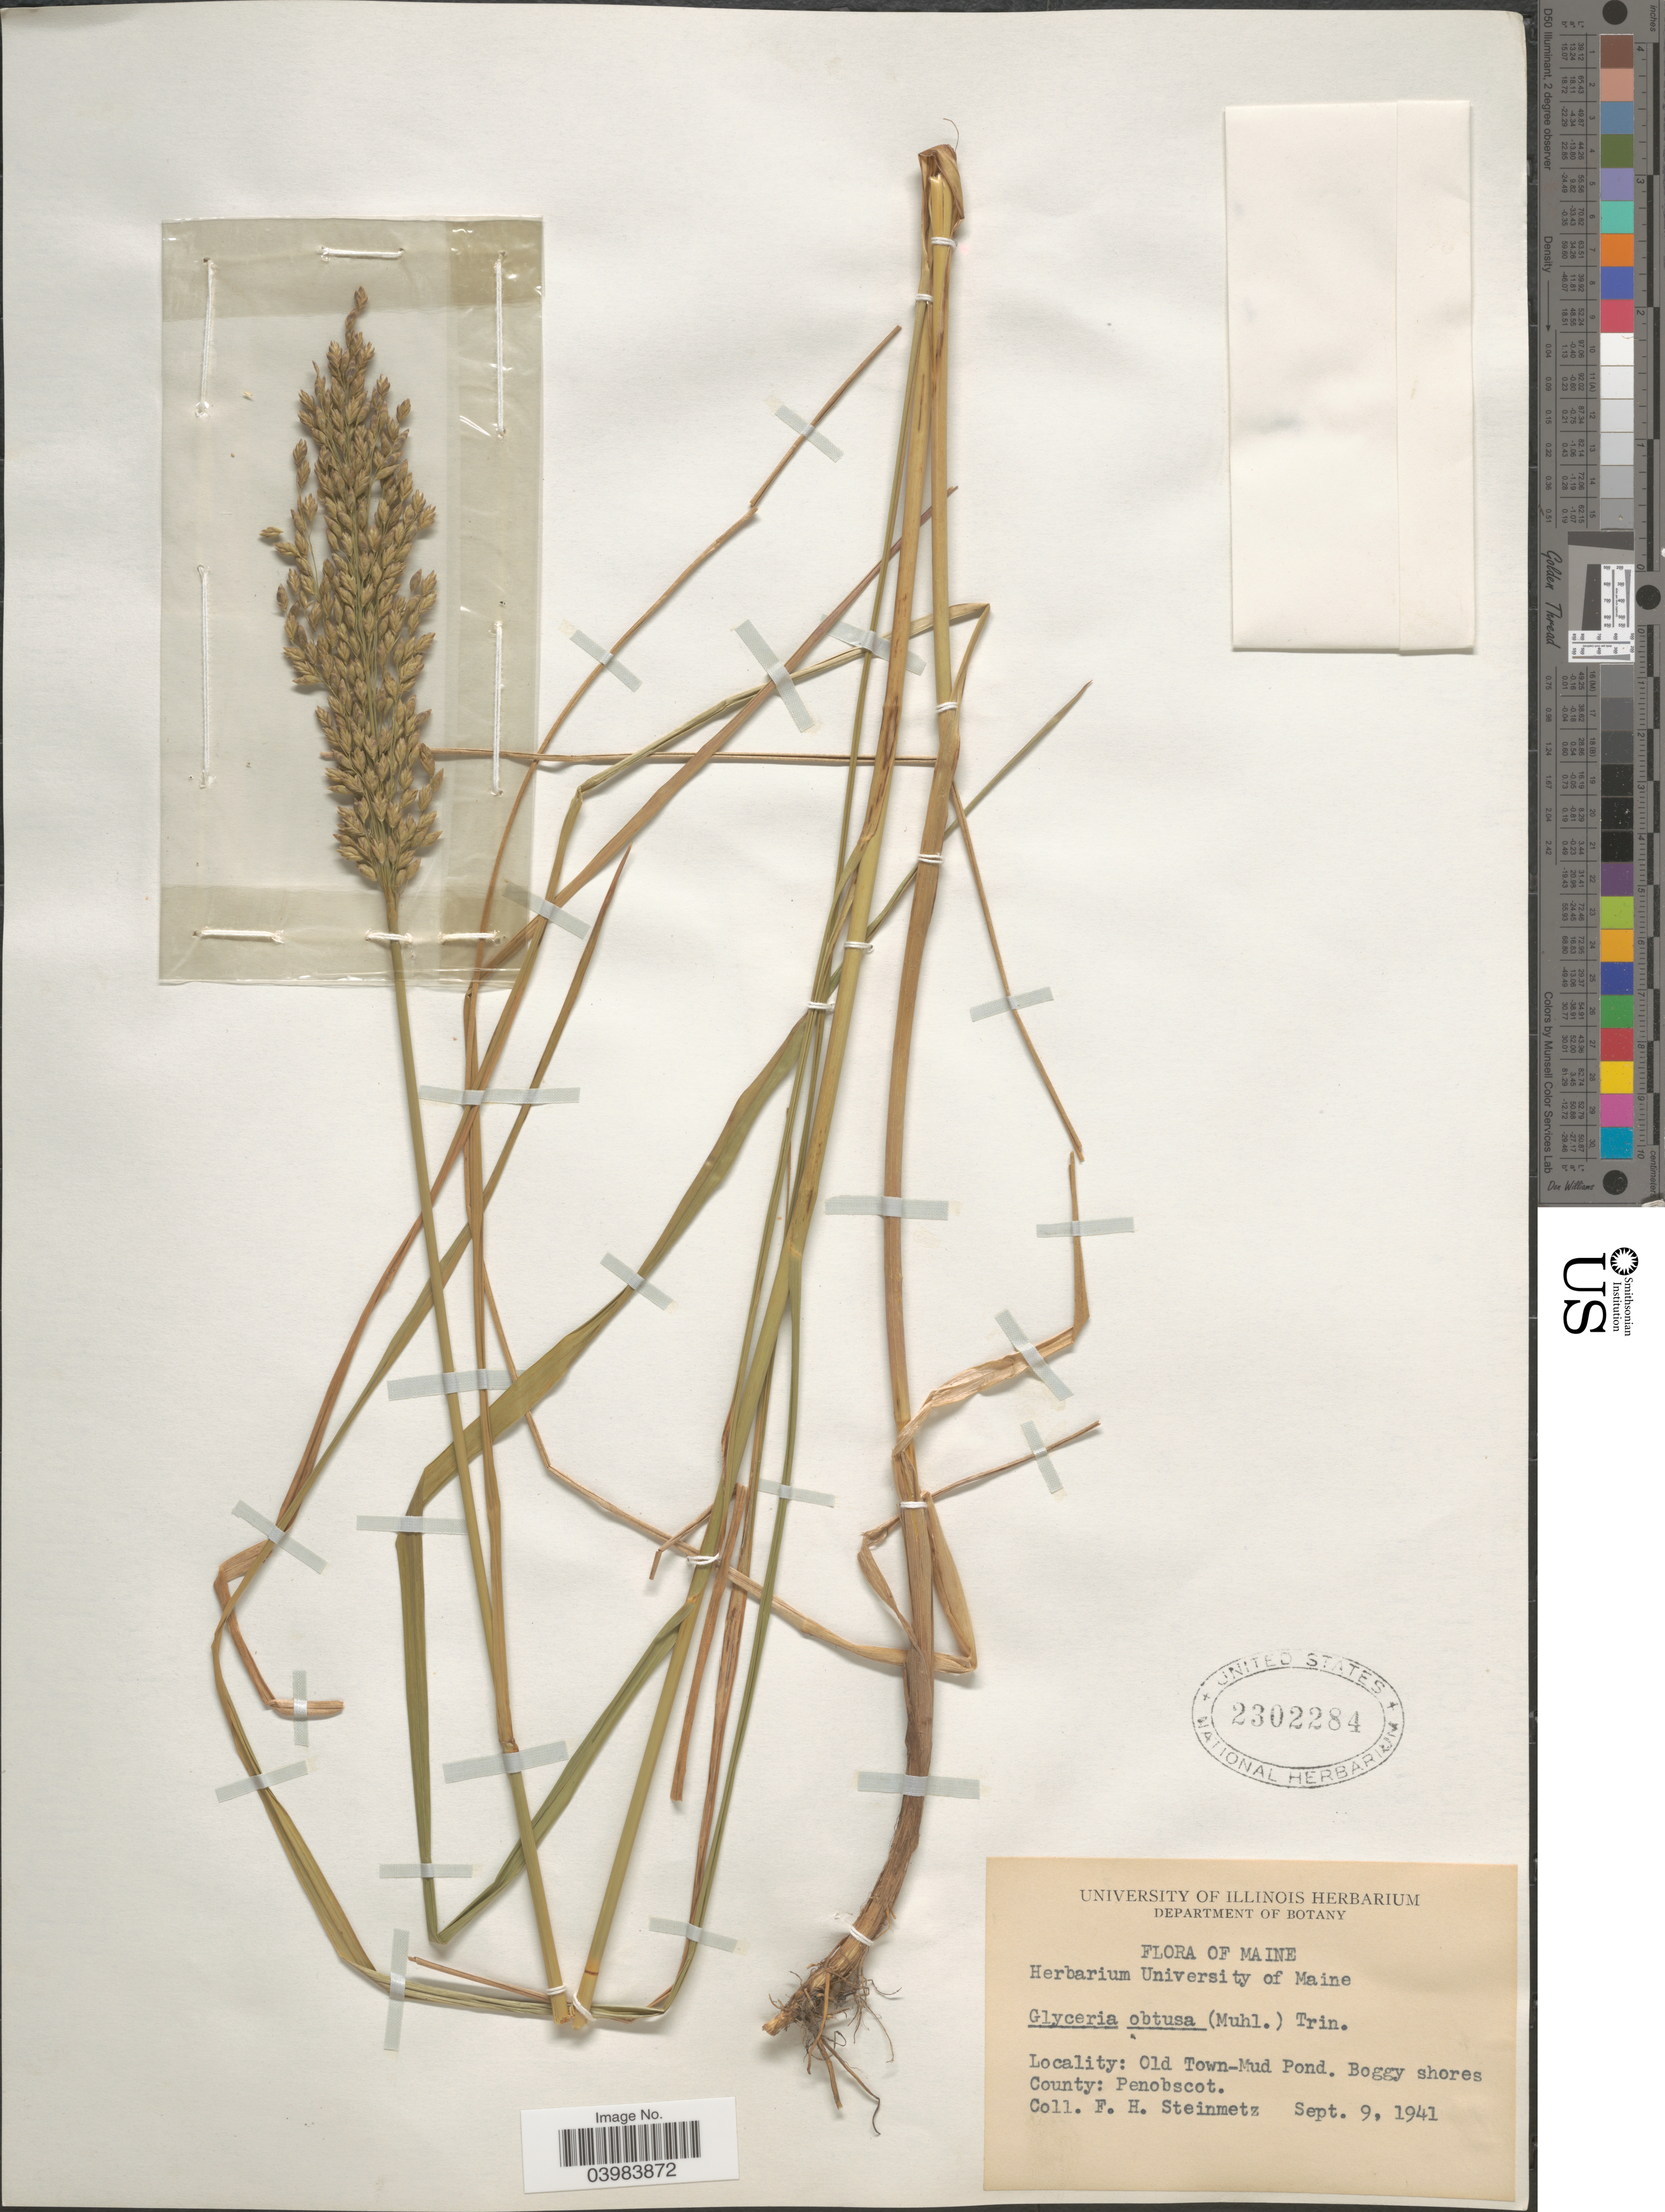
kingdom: Plantae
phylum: Tracheophyta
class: Liliopsida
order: Poales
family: Poaceae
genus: Glyceria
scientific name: Glyceria obtusa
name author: (Muhl.) Trin.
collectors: F. H. Steinmetz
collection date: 1941-09-09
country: United States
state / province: Maine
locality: Old Town-Mud Pond. County: Penobscot.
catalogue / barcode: US 2302284